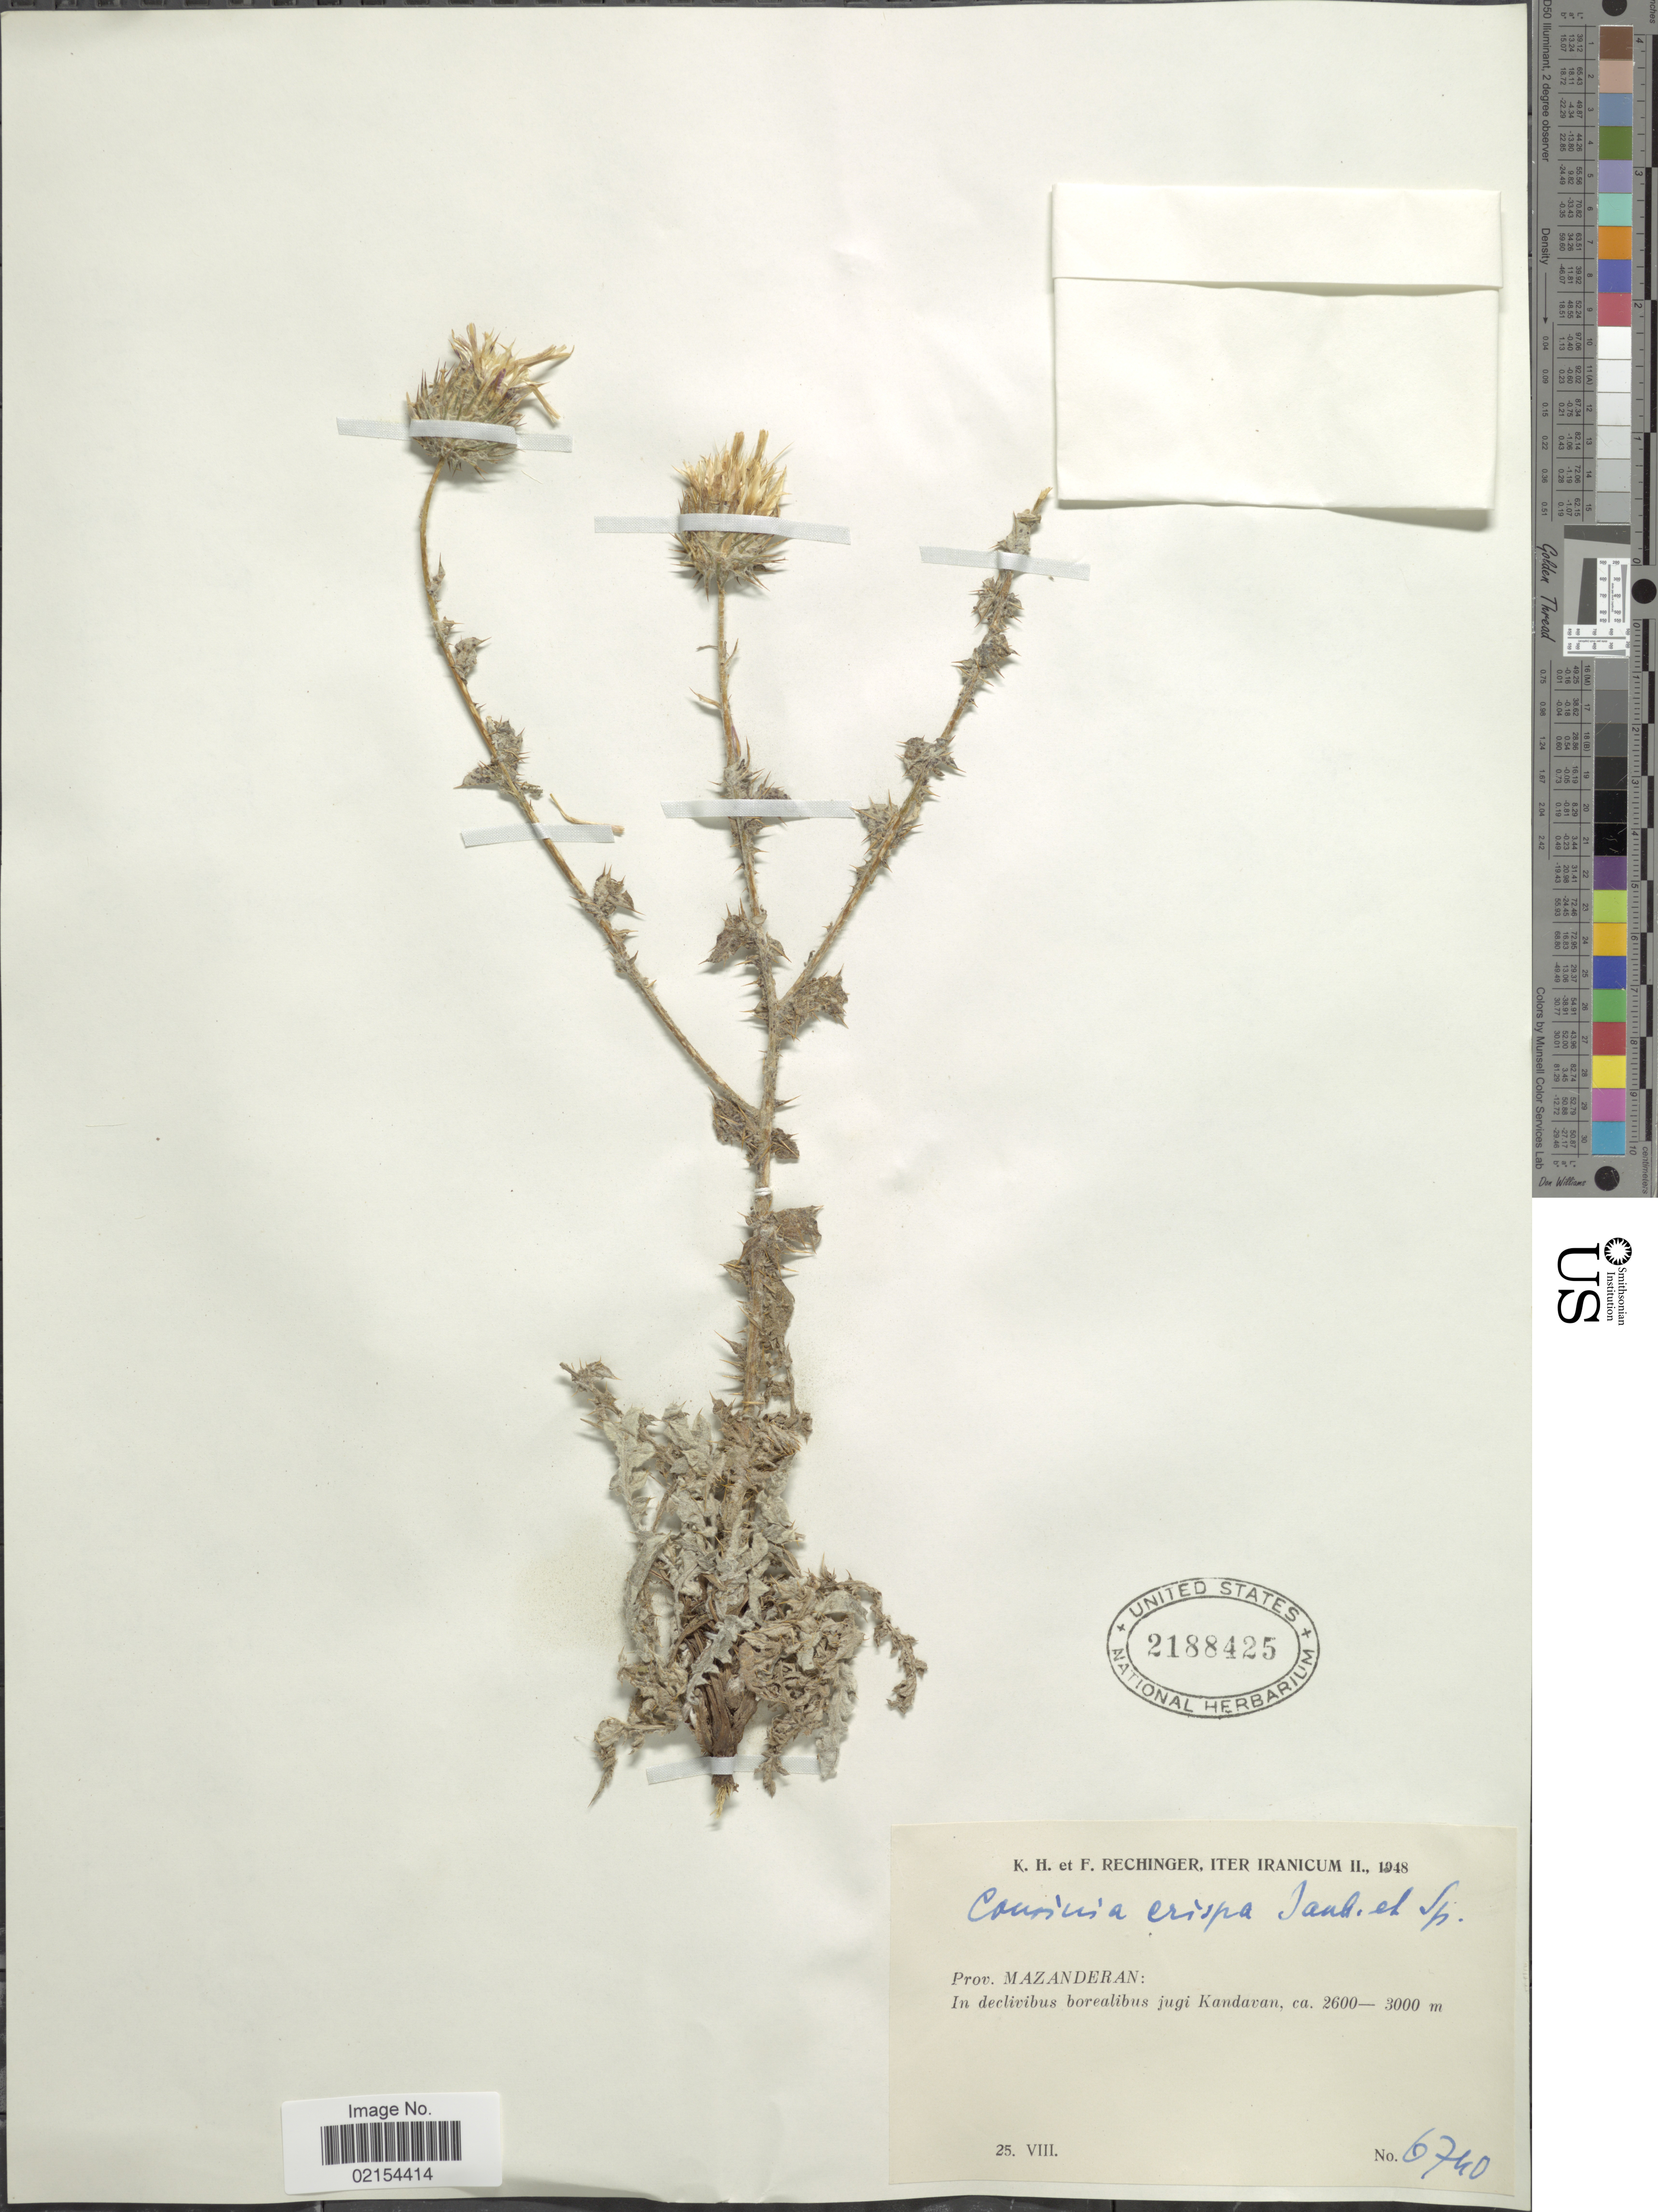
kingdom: Plantae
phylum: Tracheophyta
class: Magnoliopsida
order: Asterales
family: Asteraceae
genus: Cousinia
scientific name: Cousinia crispa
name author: Jaub. & Spach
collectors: K. H. Rechinger & F. Rechinger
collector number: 6740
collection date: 1948-08-25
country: Iran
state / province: Mazandaran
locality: Iter Iranicum, Prov. Mazanderan: In declivibus borealibus jugi Kandavan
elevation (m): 2600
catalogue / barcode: US 2188425